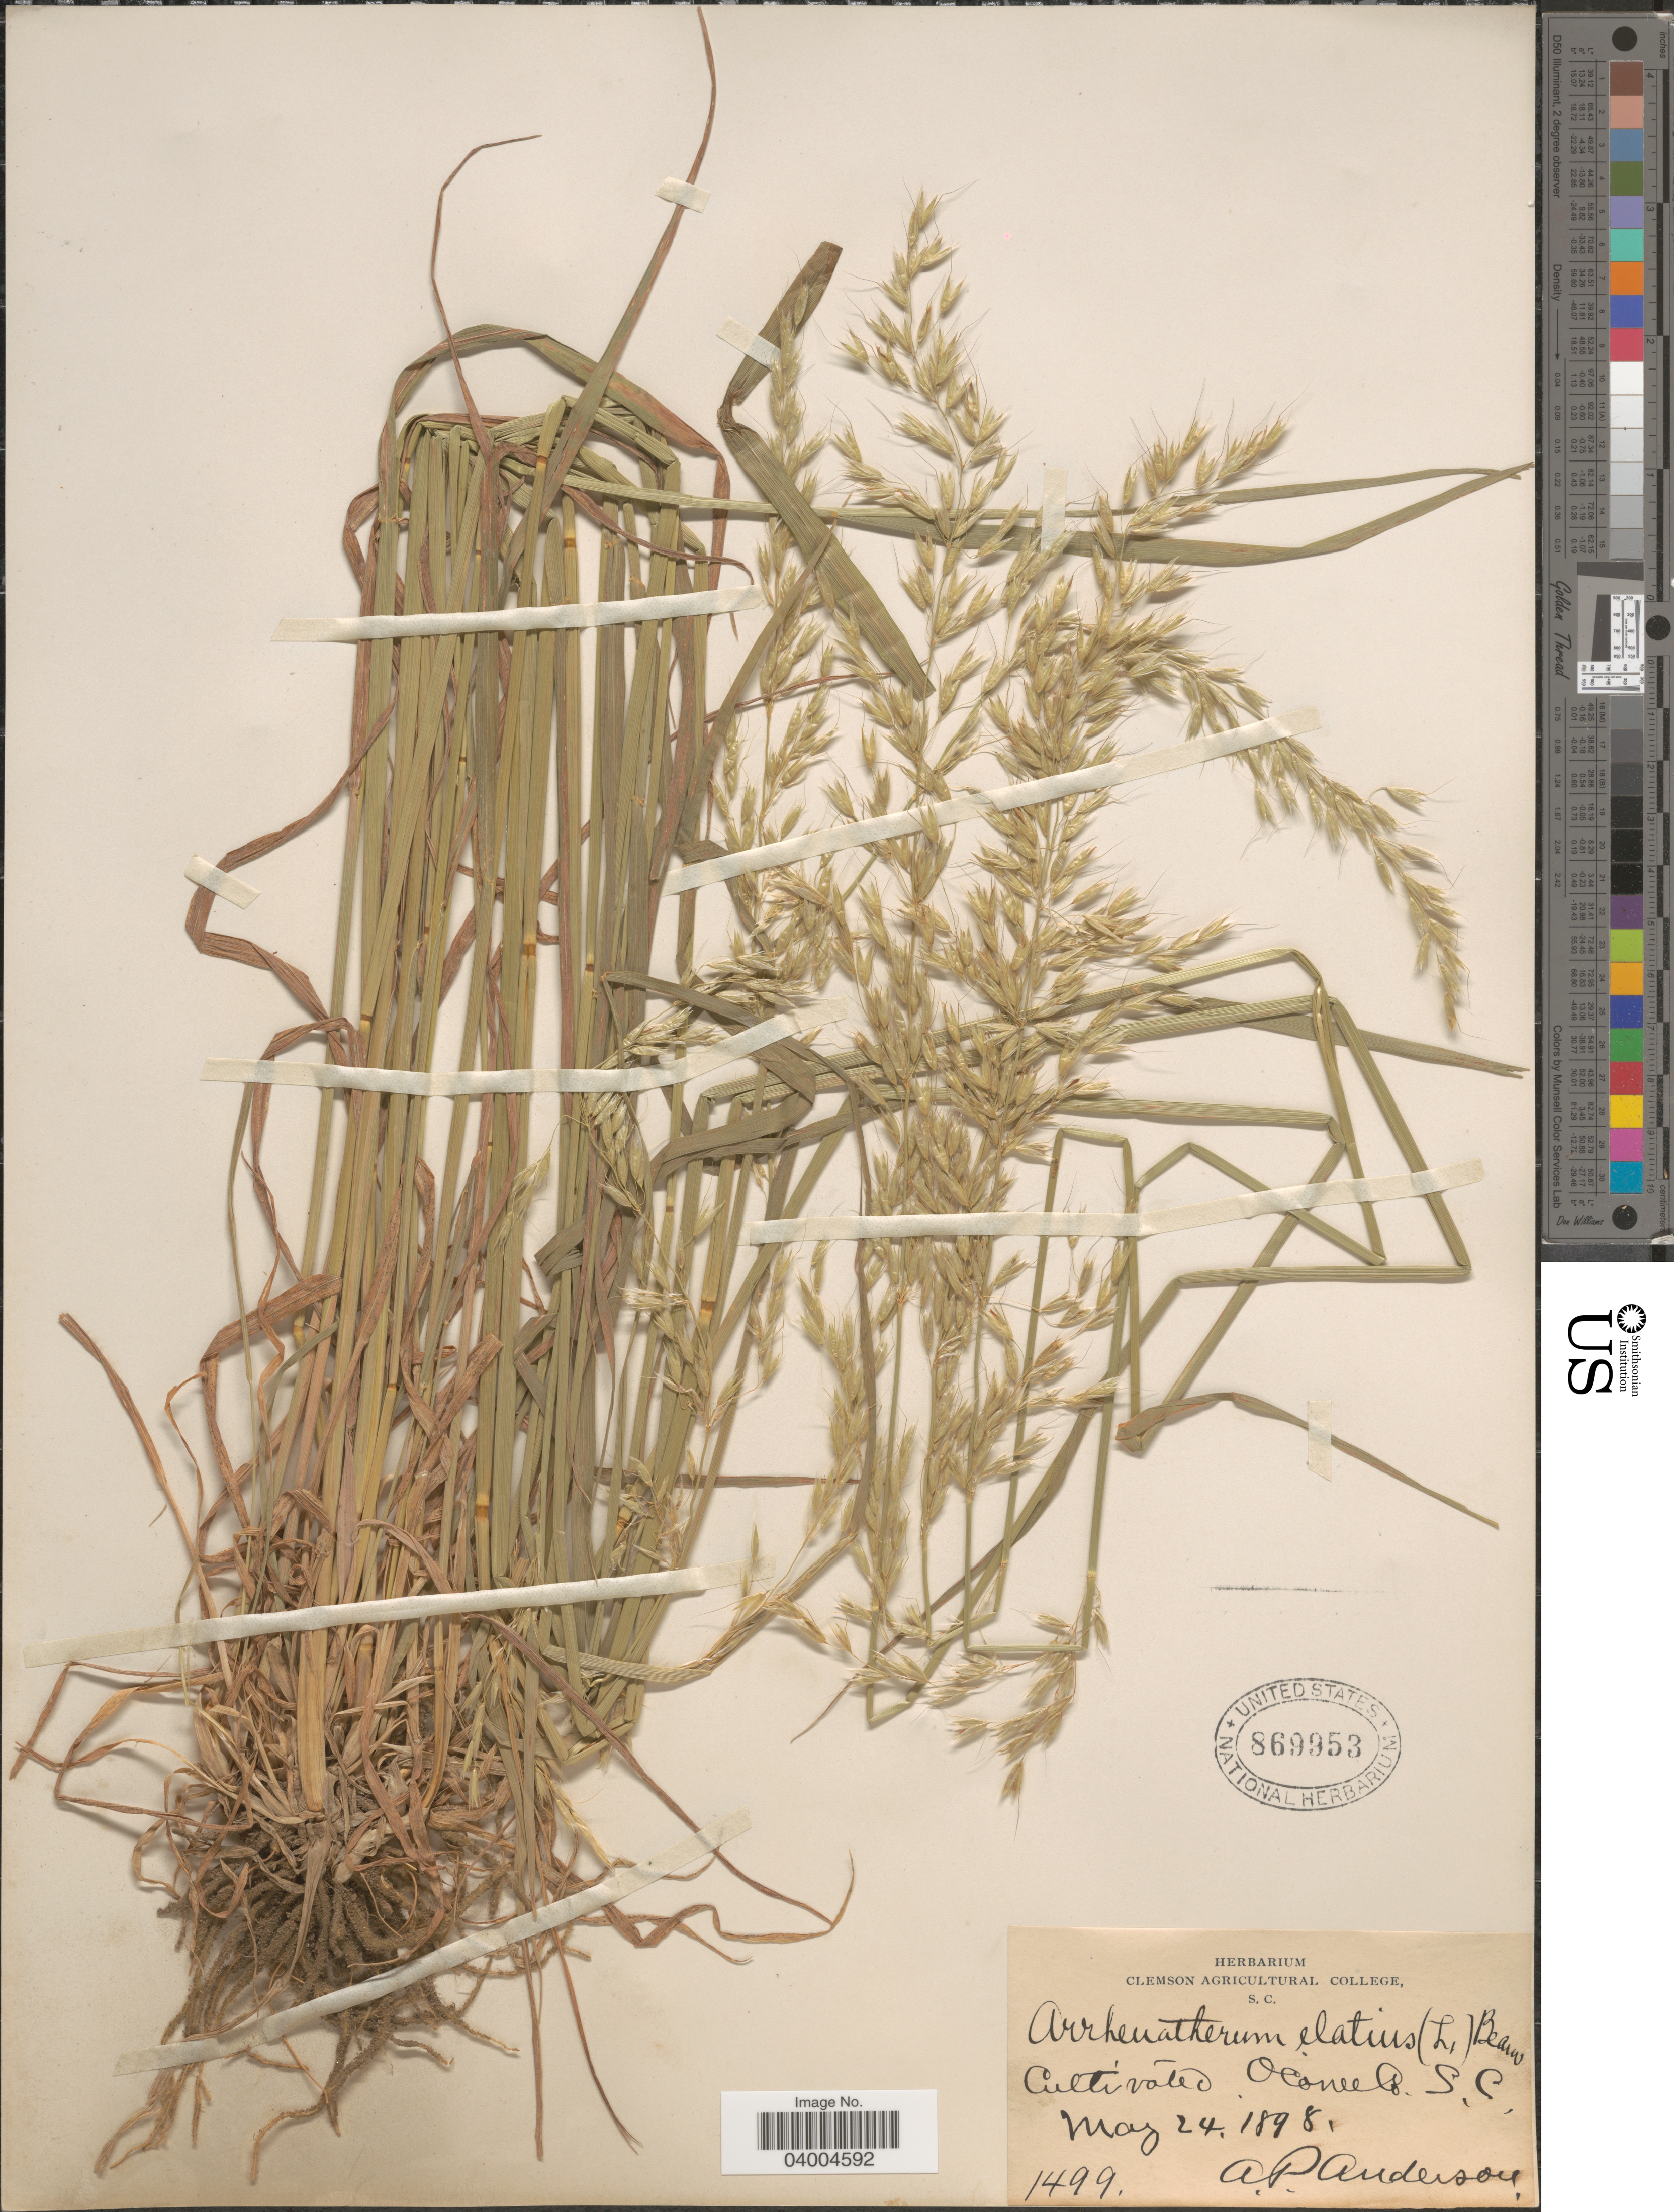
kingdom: Plantae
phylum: Tracheophyta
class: Liliopsida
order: Poales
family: Poaceae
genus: Arrhenatherum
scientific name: Arrhenatherum elatius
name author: (L.) J. Presl & C. Presl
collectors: A. P. Anderson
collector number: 1499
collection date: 1898-05-24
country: United States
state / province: South Carolina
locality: Oconee Co.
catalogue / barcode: US 869953